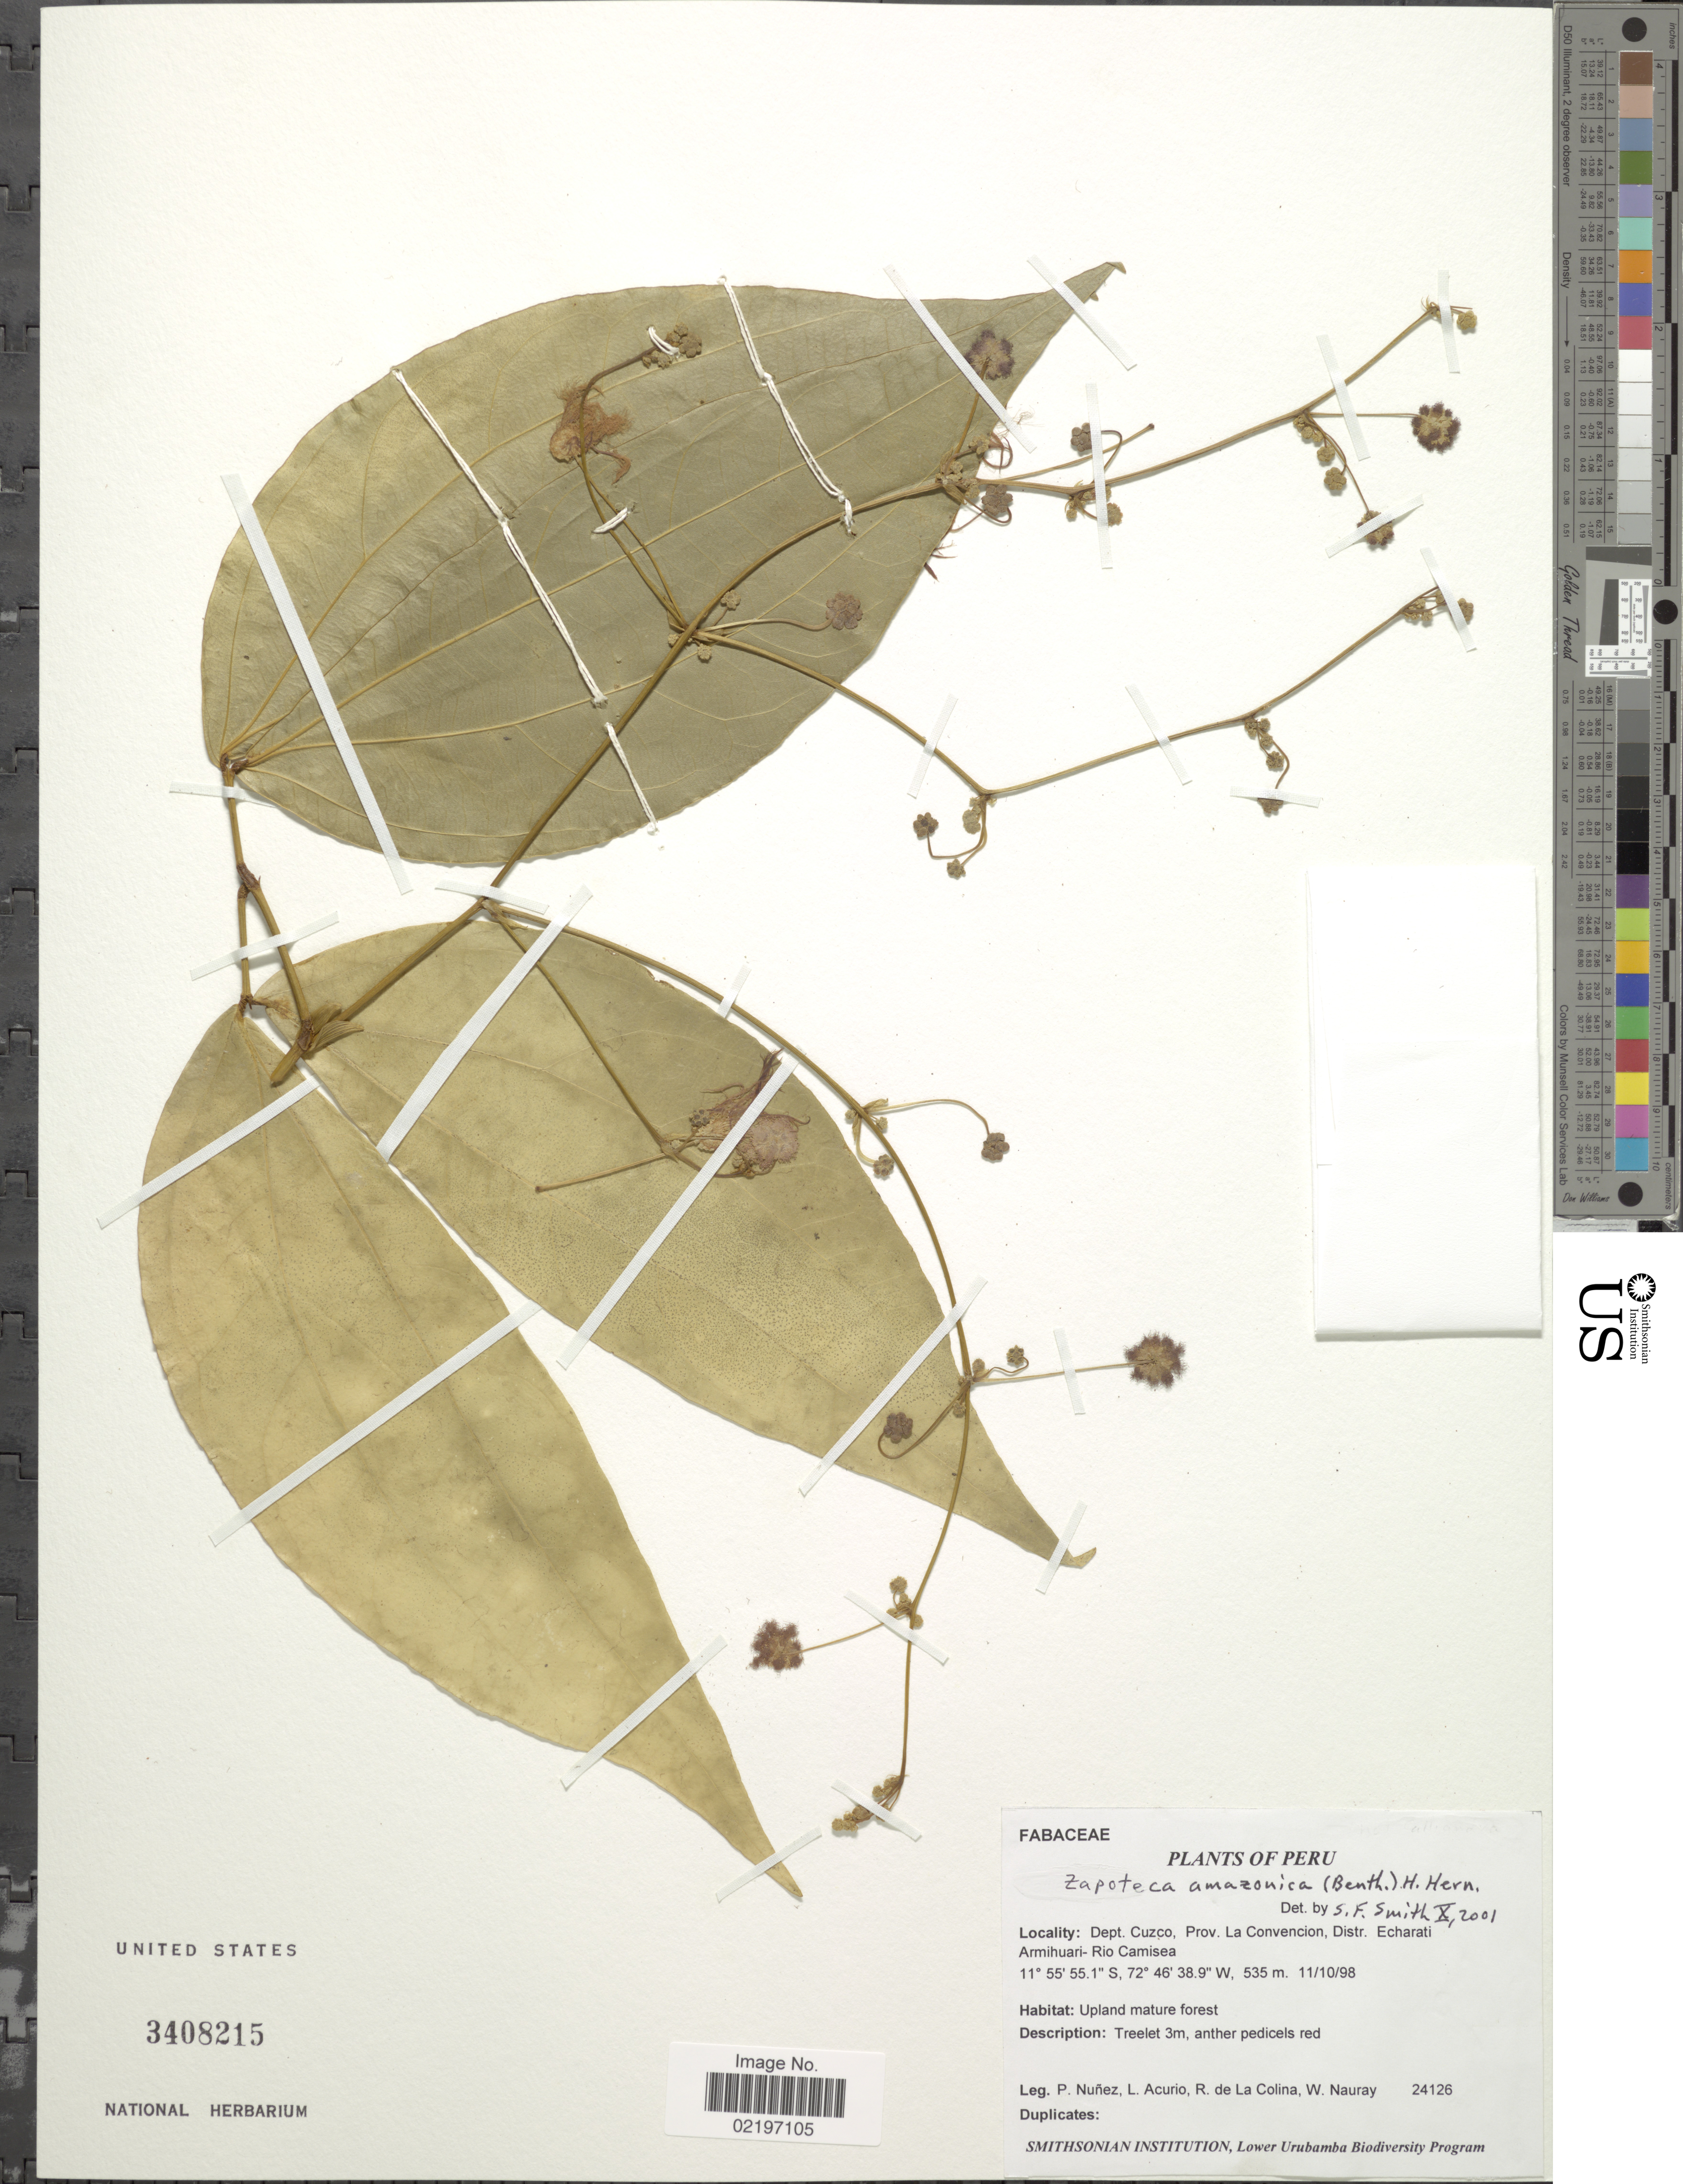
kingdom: Plantae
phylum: Tracheophyta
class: Magnoliopsida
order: Fabales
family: Fabaceae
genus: Zapoteca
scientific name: Zapoteca amazonica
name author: (Benth.) H.M. Hern.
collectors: P. Nuñez V., L. Acurio, R. de La Colina & W. Nauray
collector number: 24126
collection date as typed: Transcribed d/m/y: 11/10/98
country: Peru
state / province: Cusco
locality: Prov. La Convencion, Distr. Echarati Armihuari-Rio Camisea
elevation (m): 535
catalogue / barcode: US 3408215